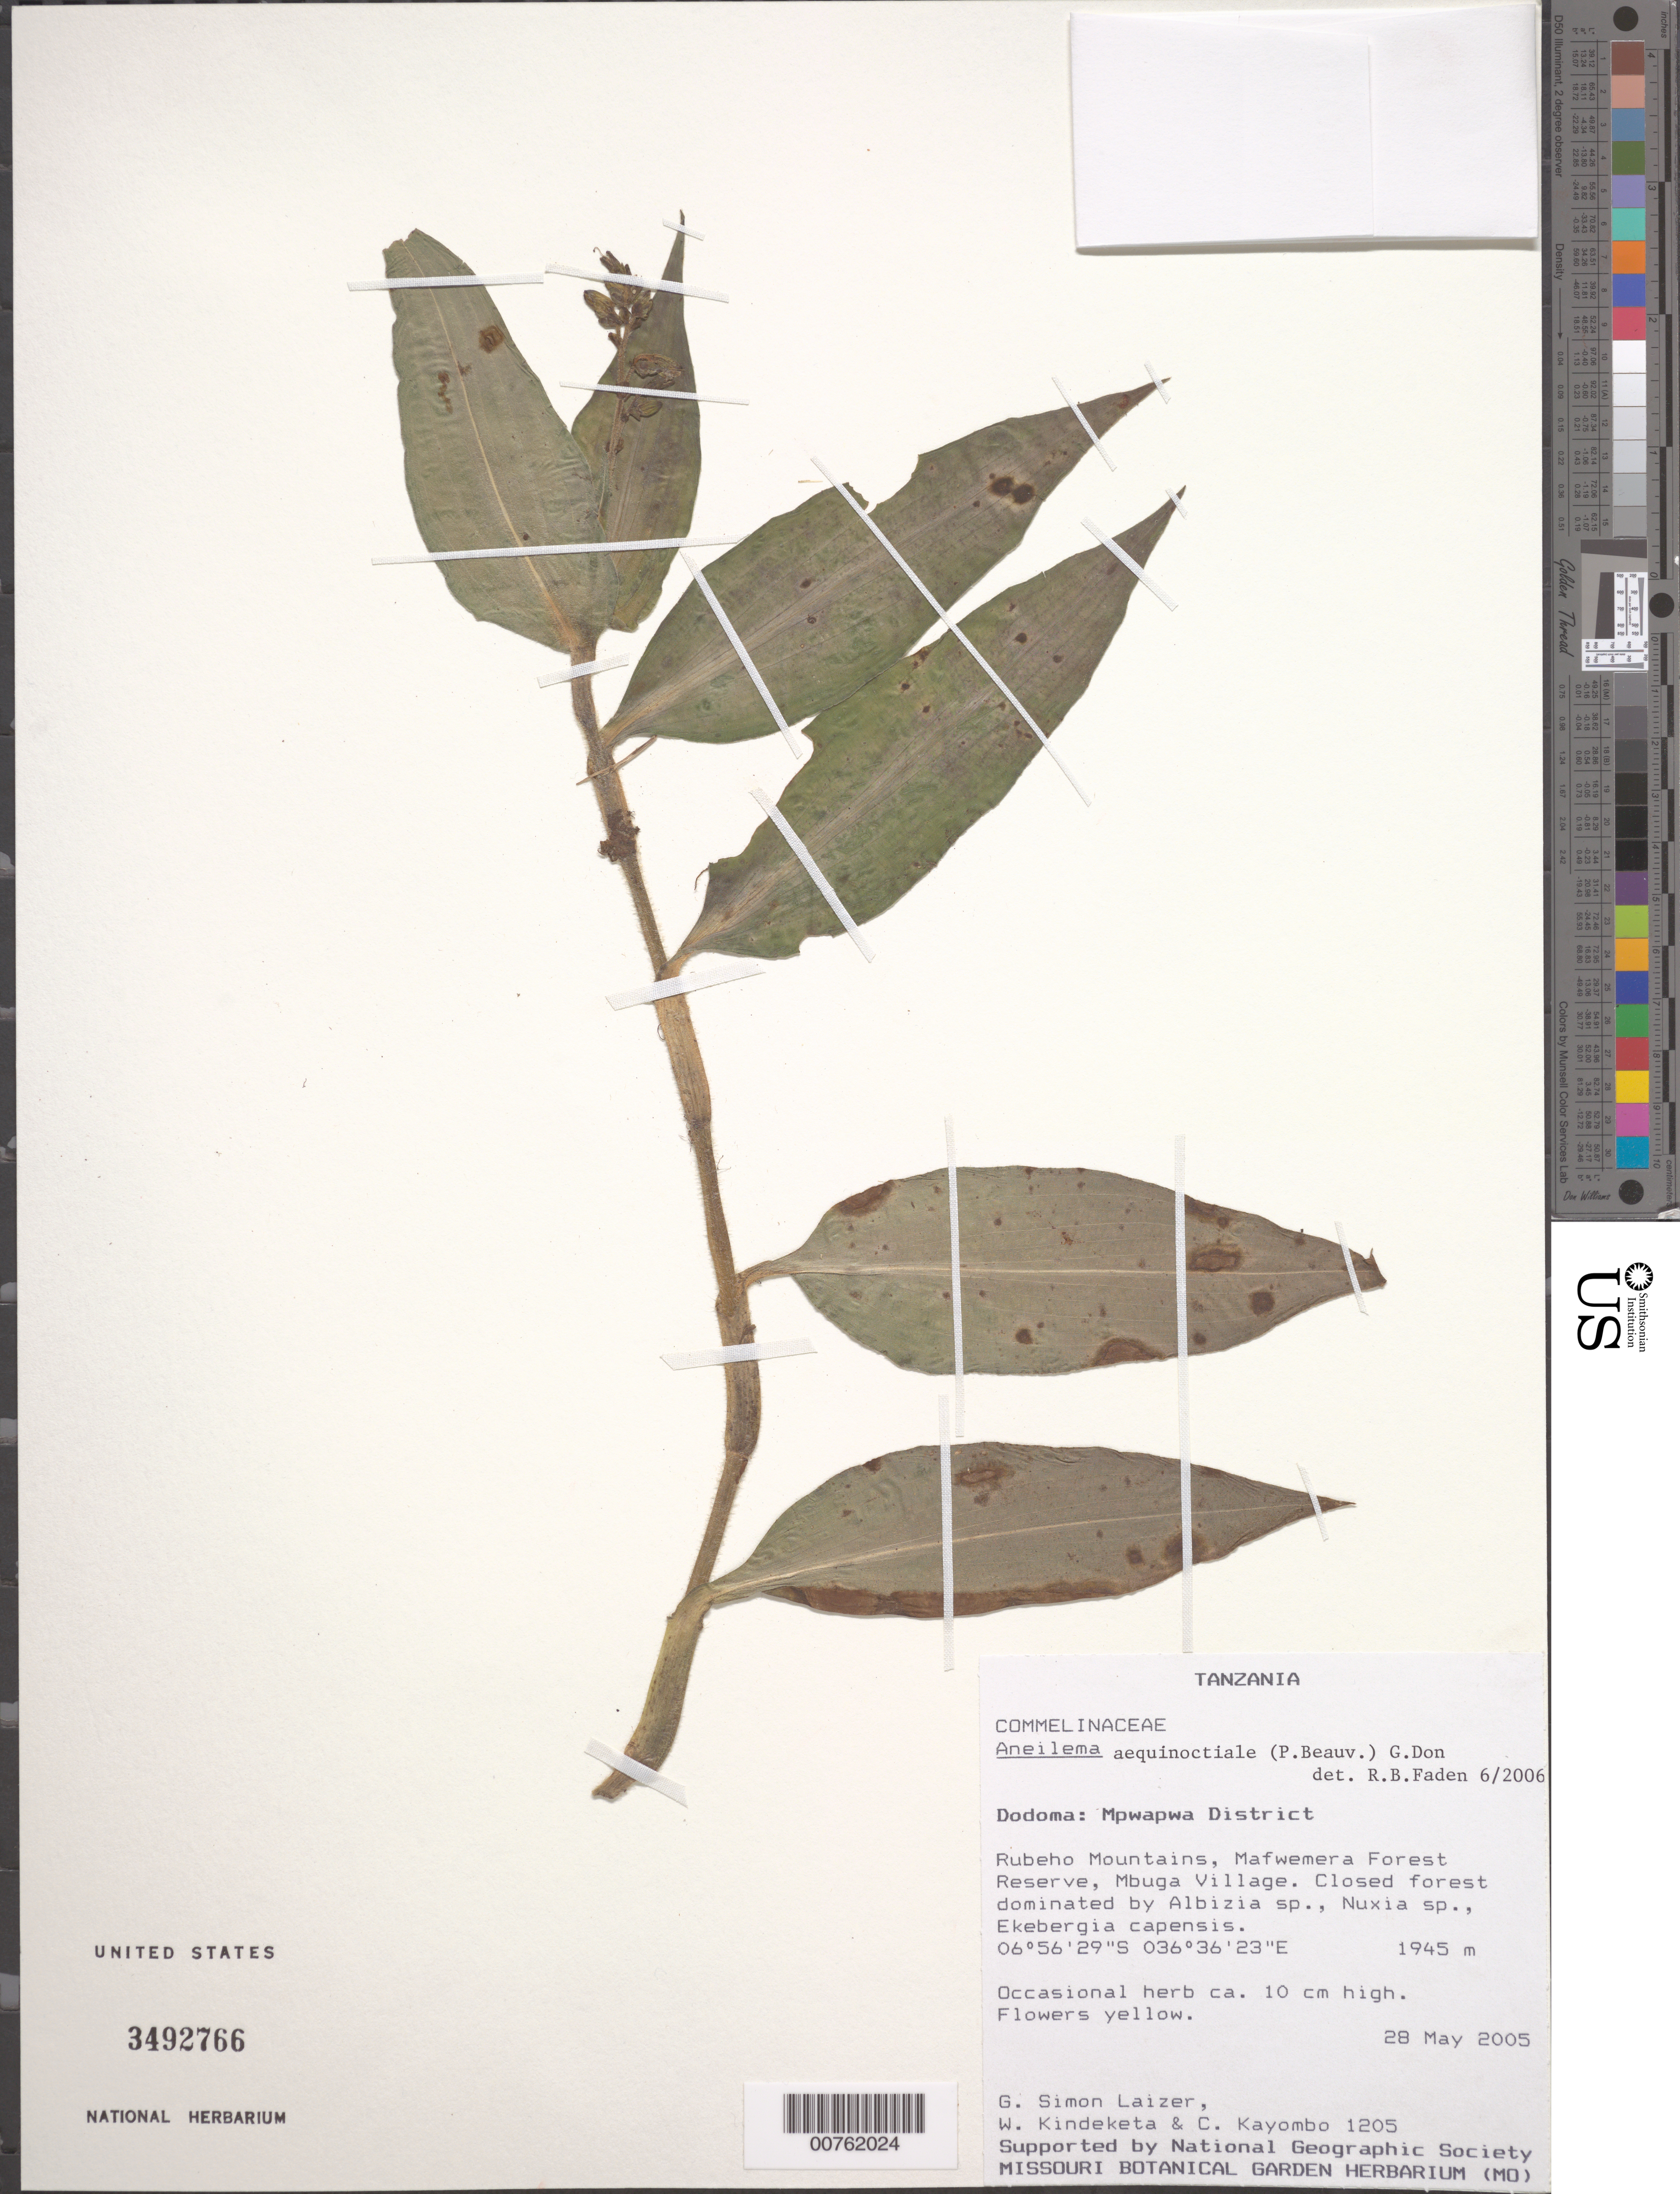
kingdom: Plantae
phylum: Tracheophyta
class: Liliopsida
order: Commelinales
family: Commelinaceae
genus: Aneilema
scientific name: Aneilema aequinoctiale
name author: (P. Beauv.) Loudon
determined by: Faden, Robert B., (US), Smithsonian Institution - National Museum of Natural History (UNITED STATES)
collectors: G. S. Laizer, W. Kindeketa & C. Kayombo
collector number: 1205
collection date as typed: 28 May 2005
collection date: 2005-05-28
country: Tanzania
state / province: Dodoma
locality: Mpwapwa District. Rubeho Mountains, Mafwemera Forest Reserve, Mbuga Village.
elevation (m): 1945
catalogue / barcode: US 3492766